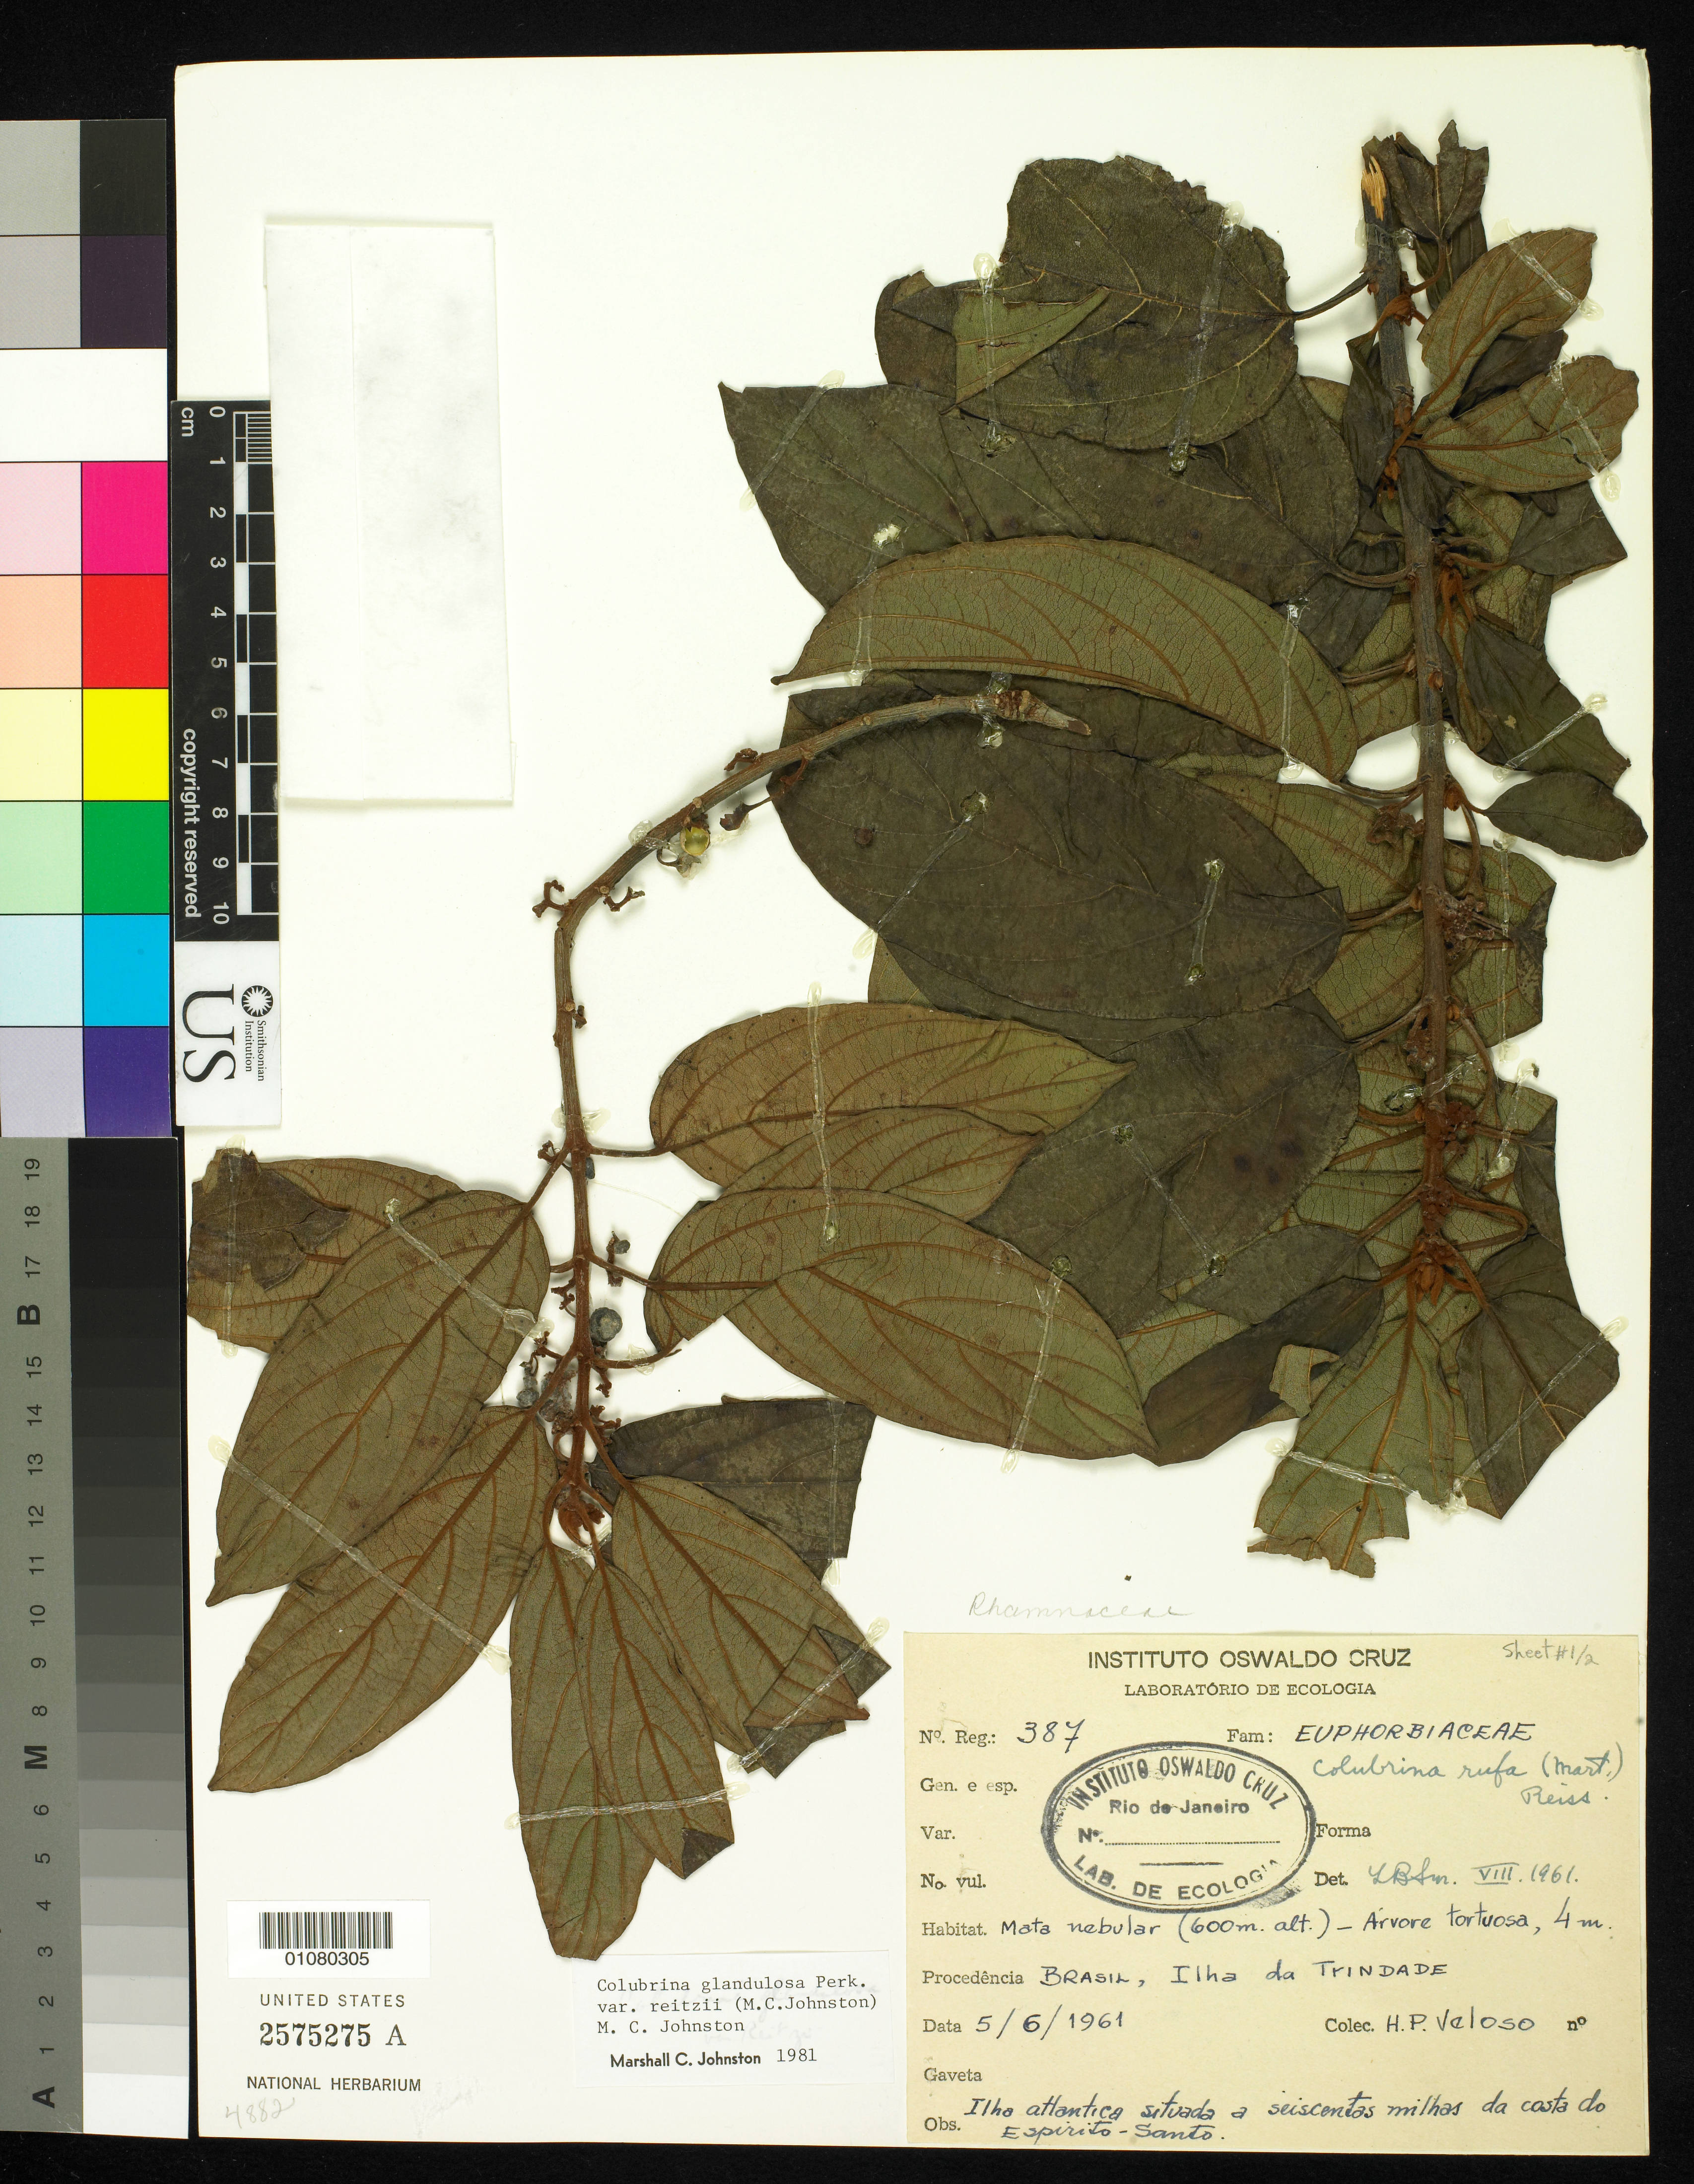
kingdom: Plantae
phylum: Tracheophyta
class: Magnoliopsida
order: Rosales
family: Rhamnaceae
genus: Colubrina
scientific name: Colubrina glandulosa var. reitzii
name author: (M.C. Johnst.) M.C. Johnst.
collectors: H. Veloso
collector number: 387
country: Brazil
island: Ilha da Trindade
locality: Arvore tortuosa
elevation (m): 600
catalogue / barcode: US 2757275A